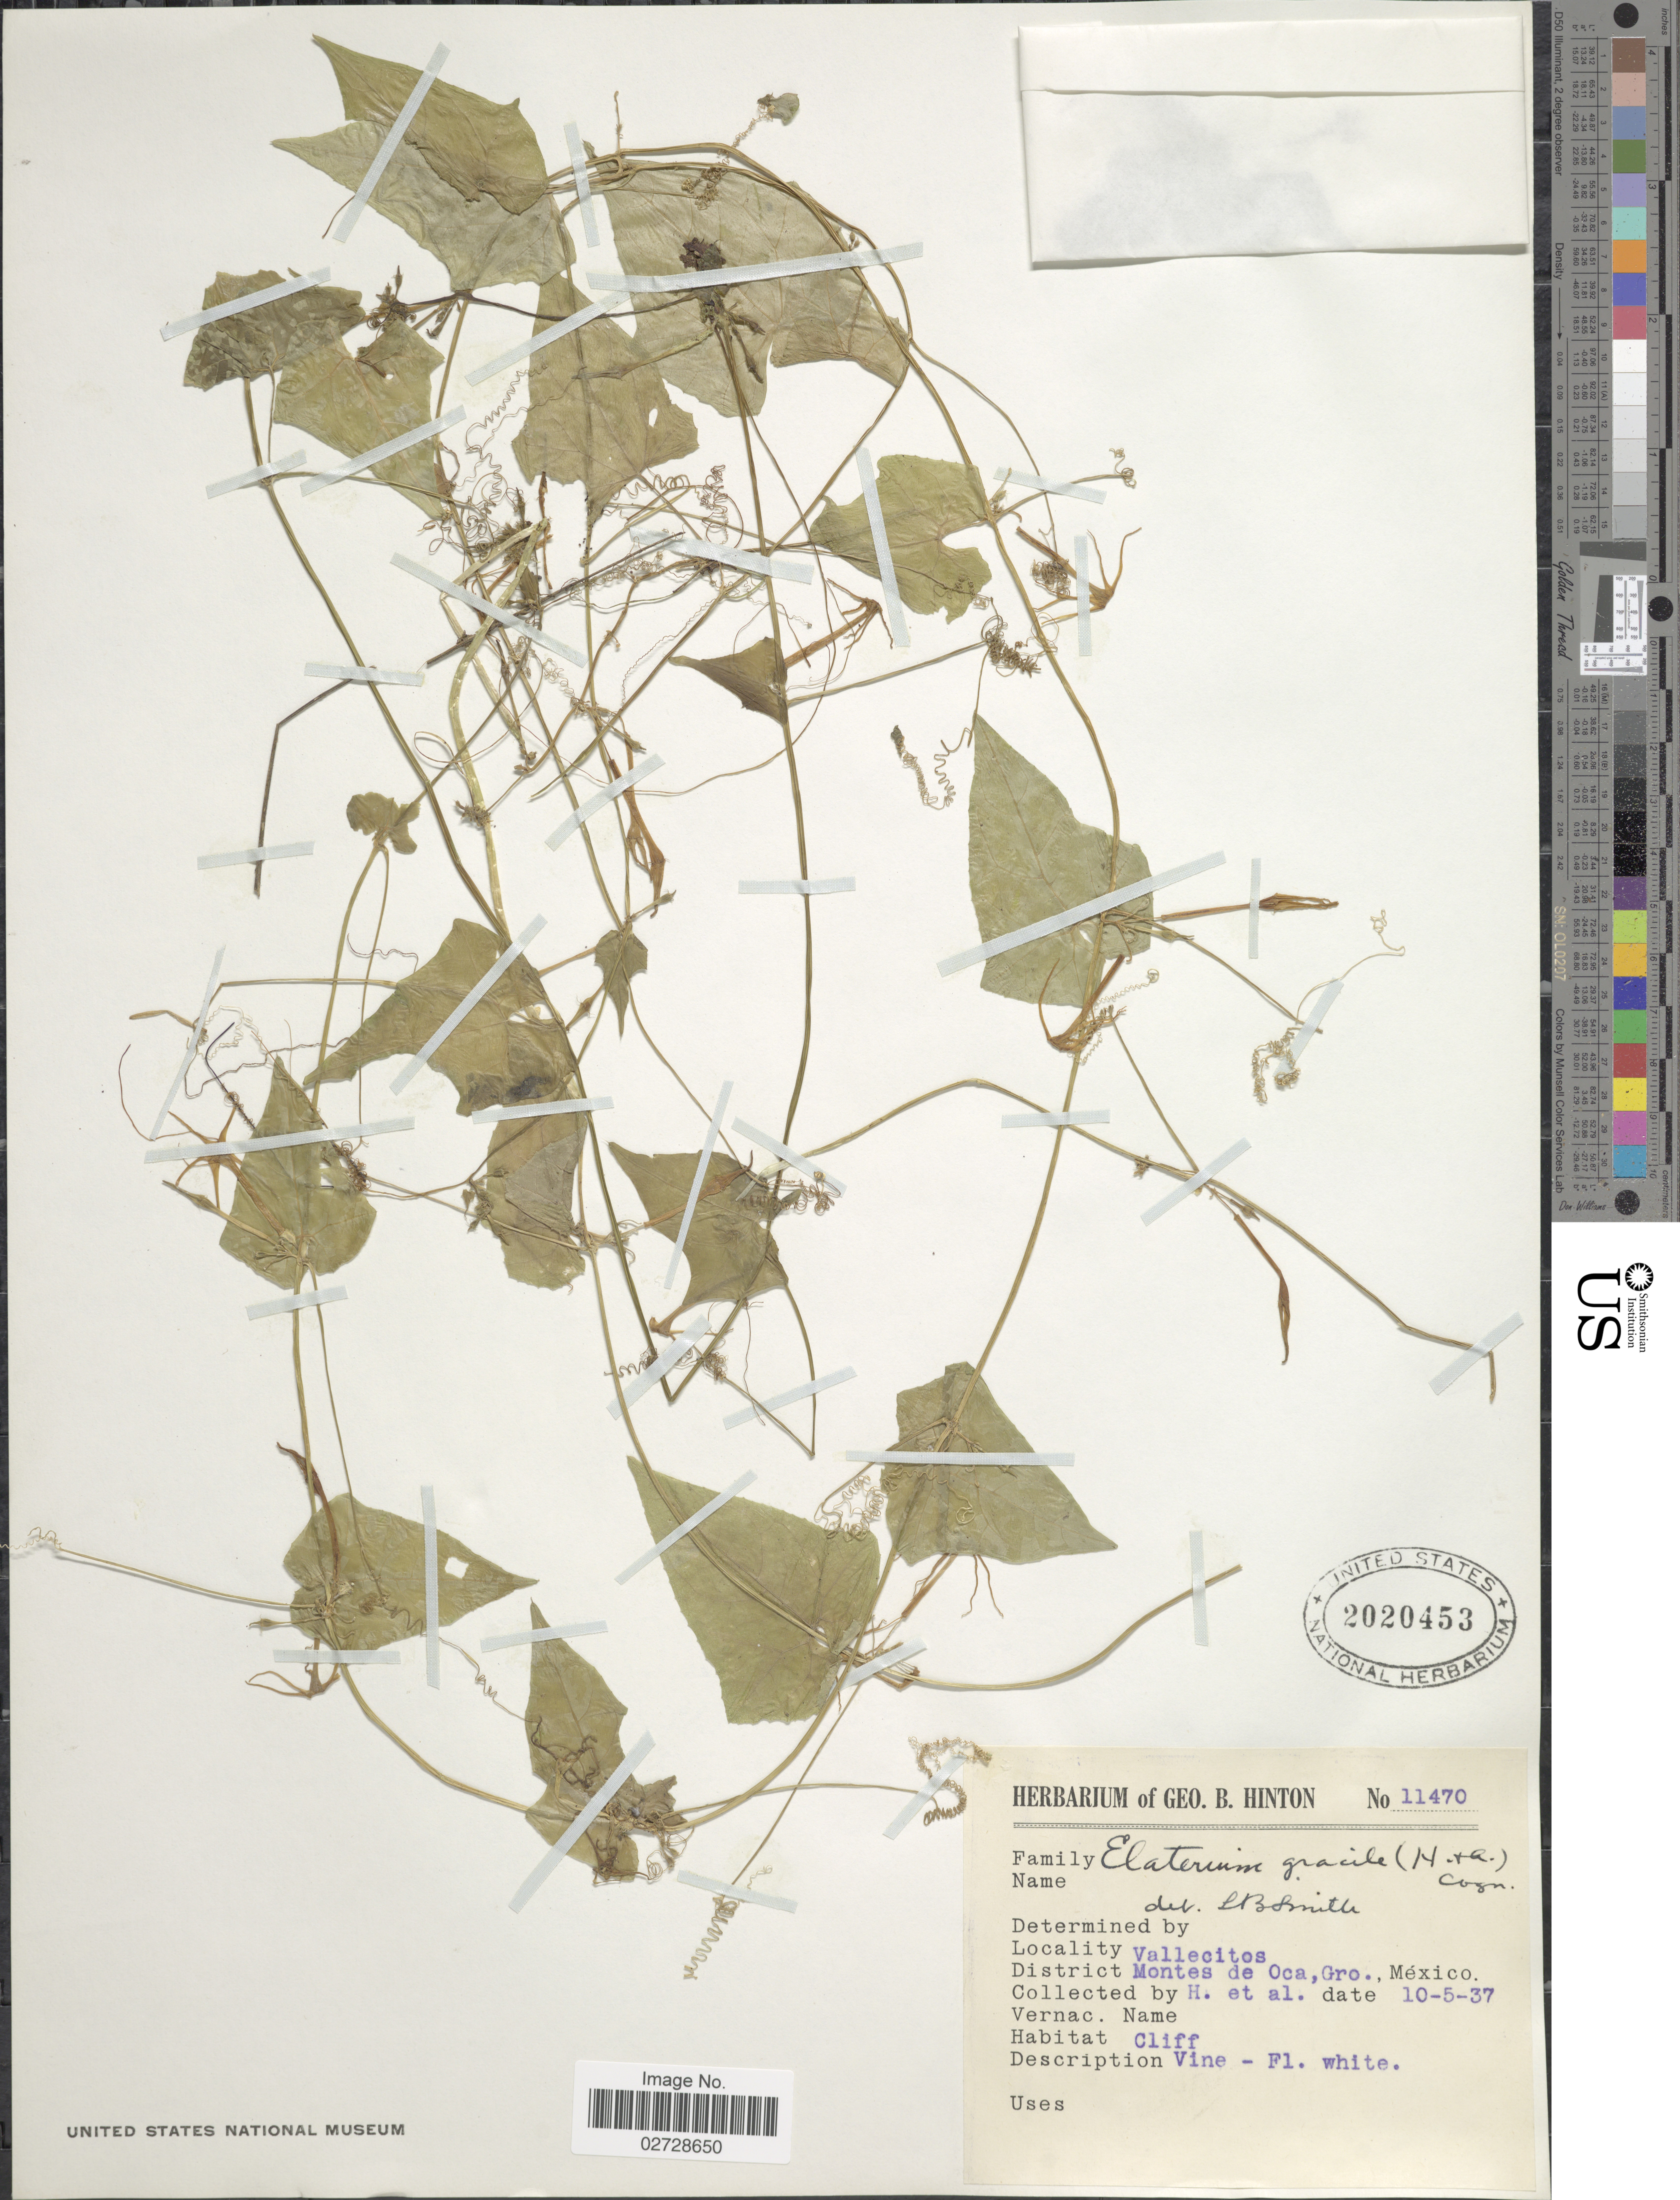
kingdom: Plantae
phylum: Tracheophyta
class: Magnoliopsida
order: Cucurbitales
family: Cucurbitaceae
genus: Cyclanthera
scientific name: Cyclanthera carthagenensis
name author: (Jacq.) H. Schaef. & S.S. Renner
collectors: G. B. Hinton & et al.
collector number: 11470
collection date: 1937-10-05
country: Mexico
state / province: Guerrero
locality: Vallecitos, District Montes de Oca, cliff.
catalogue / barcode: US 2020453